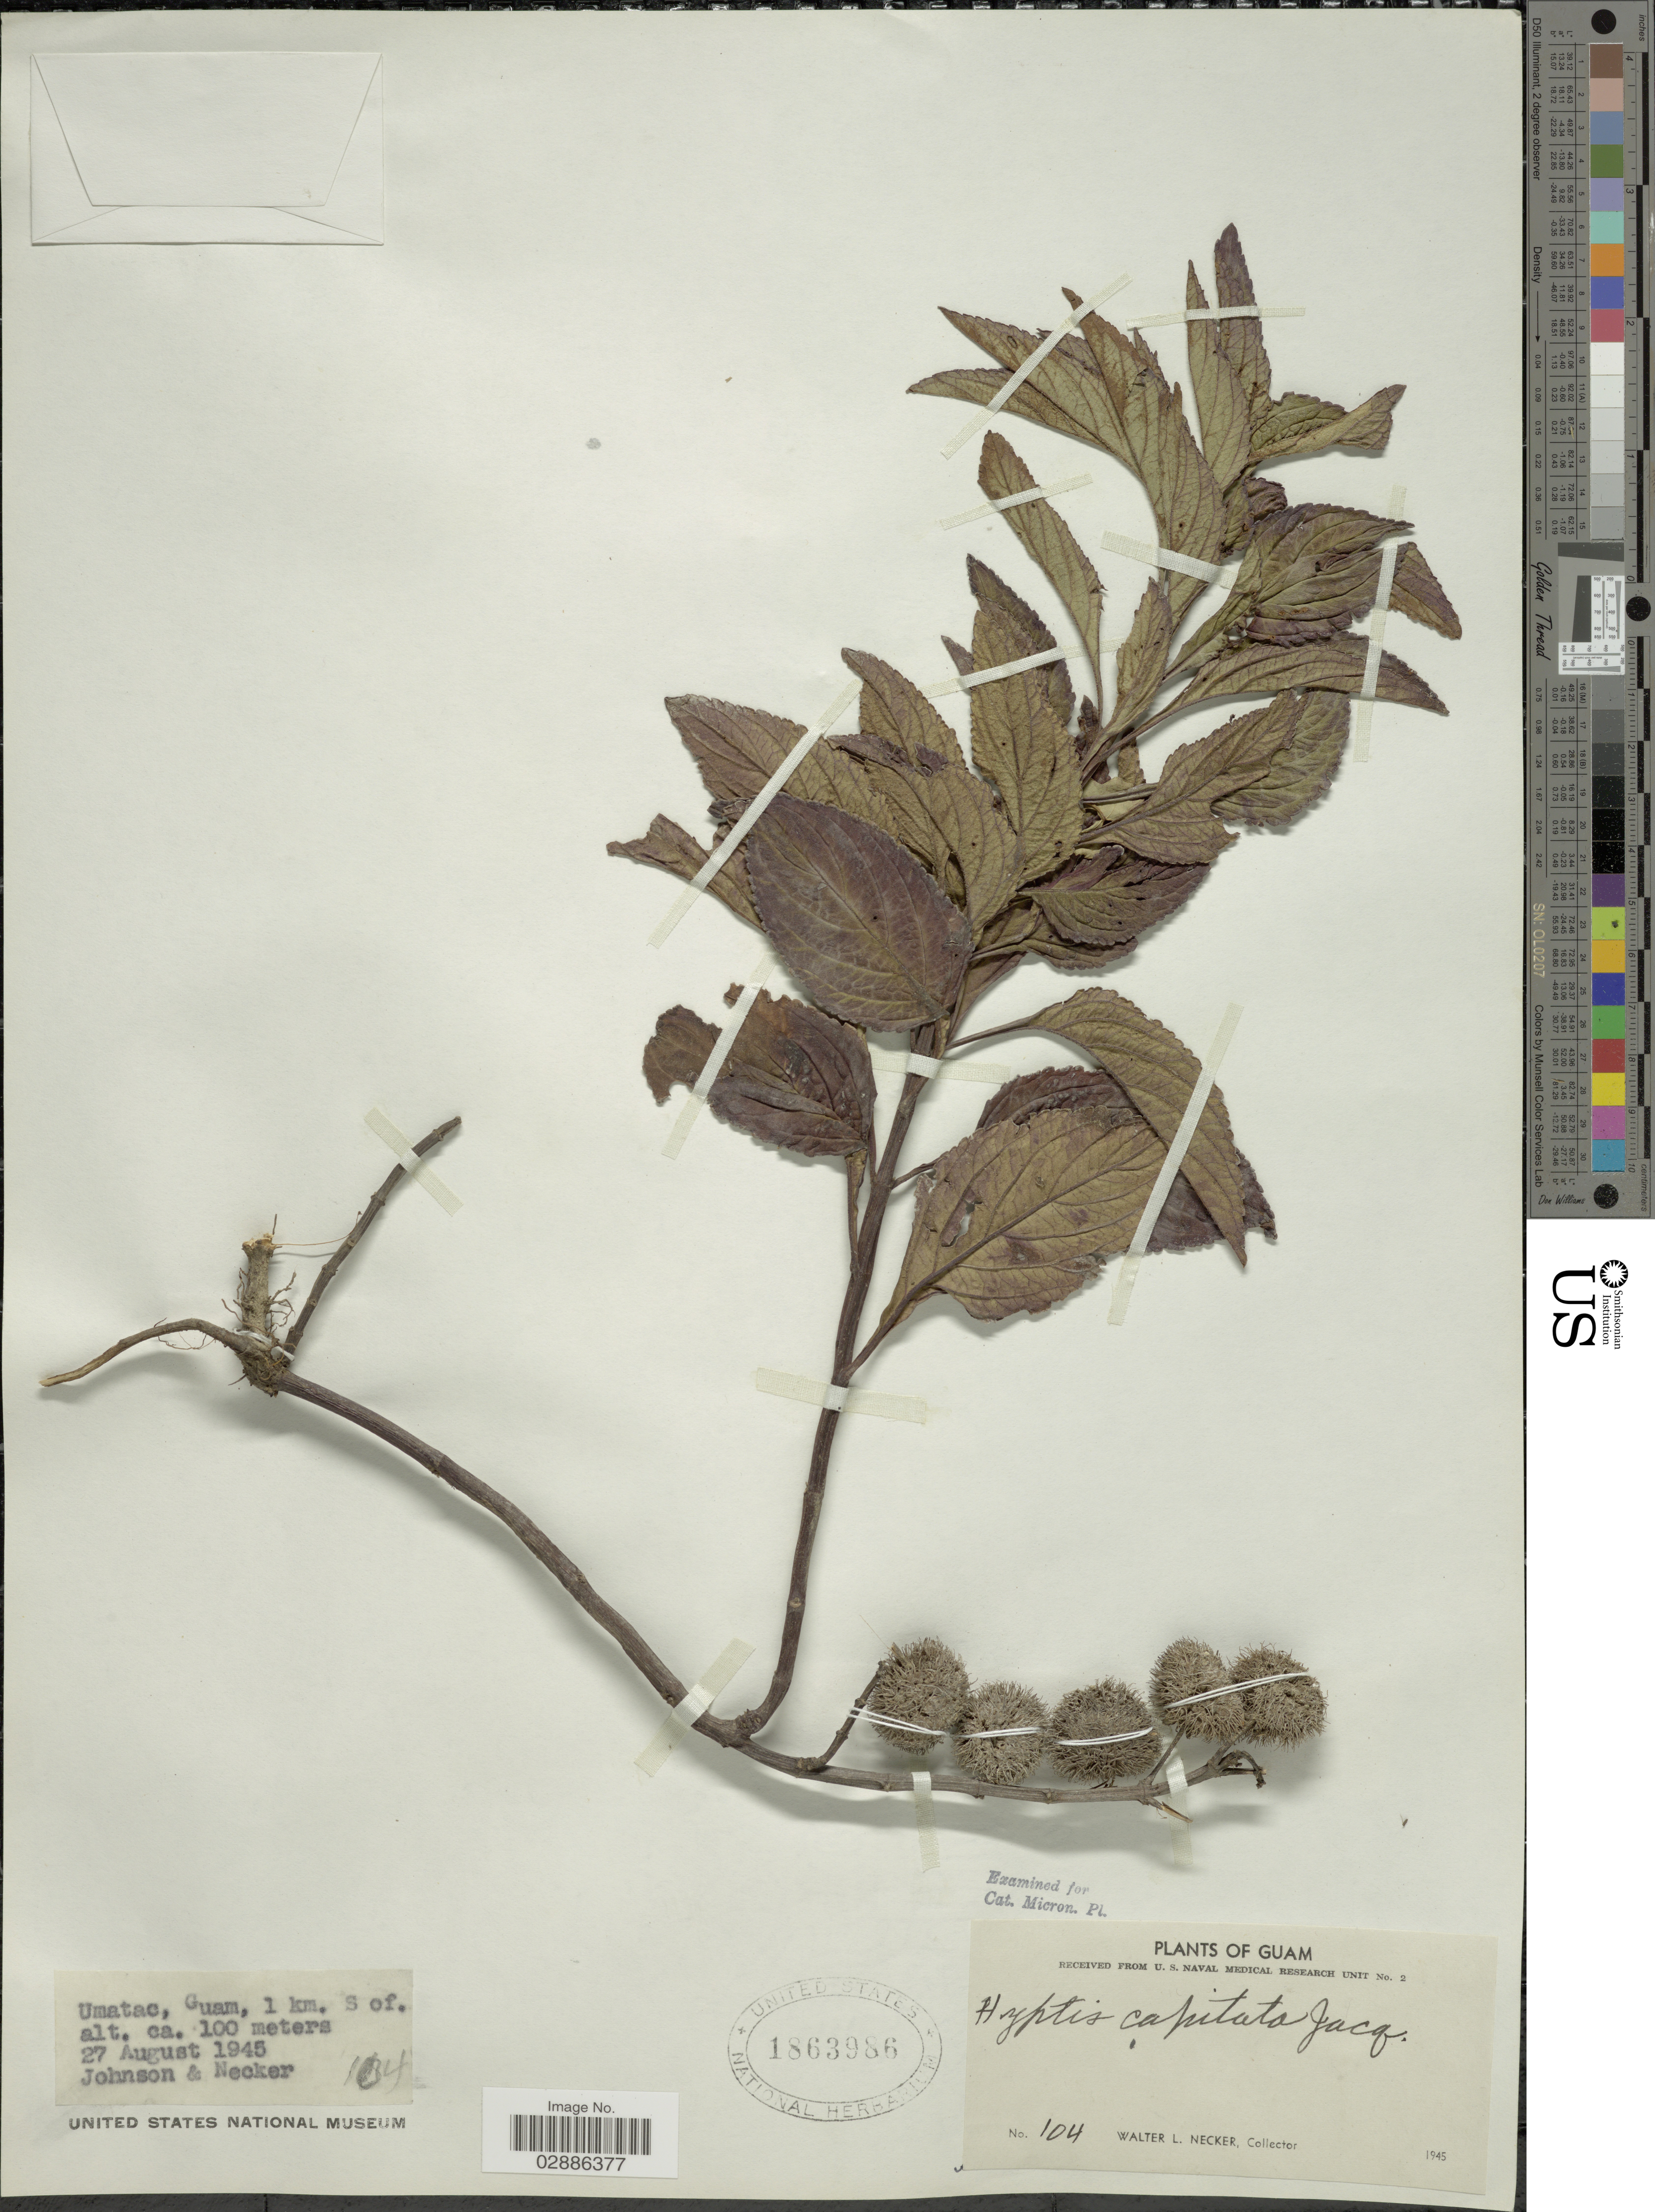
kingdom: Plantae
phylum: Tracheophyta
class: Magnoliopsida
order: Lamiales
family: Lamiaceae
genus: Hyptis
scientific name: Hyptis capitata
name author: Jacq.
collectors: W. L. Necker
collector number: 104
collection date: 1945-08-27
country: Guam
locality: Umatac, Guam, 1 km. S. of.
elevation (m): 100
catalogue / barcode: US 1863986